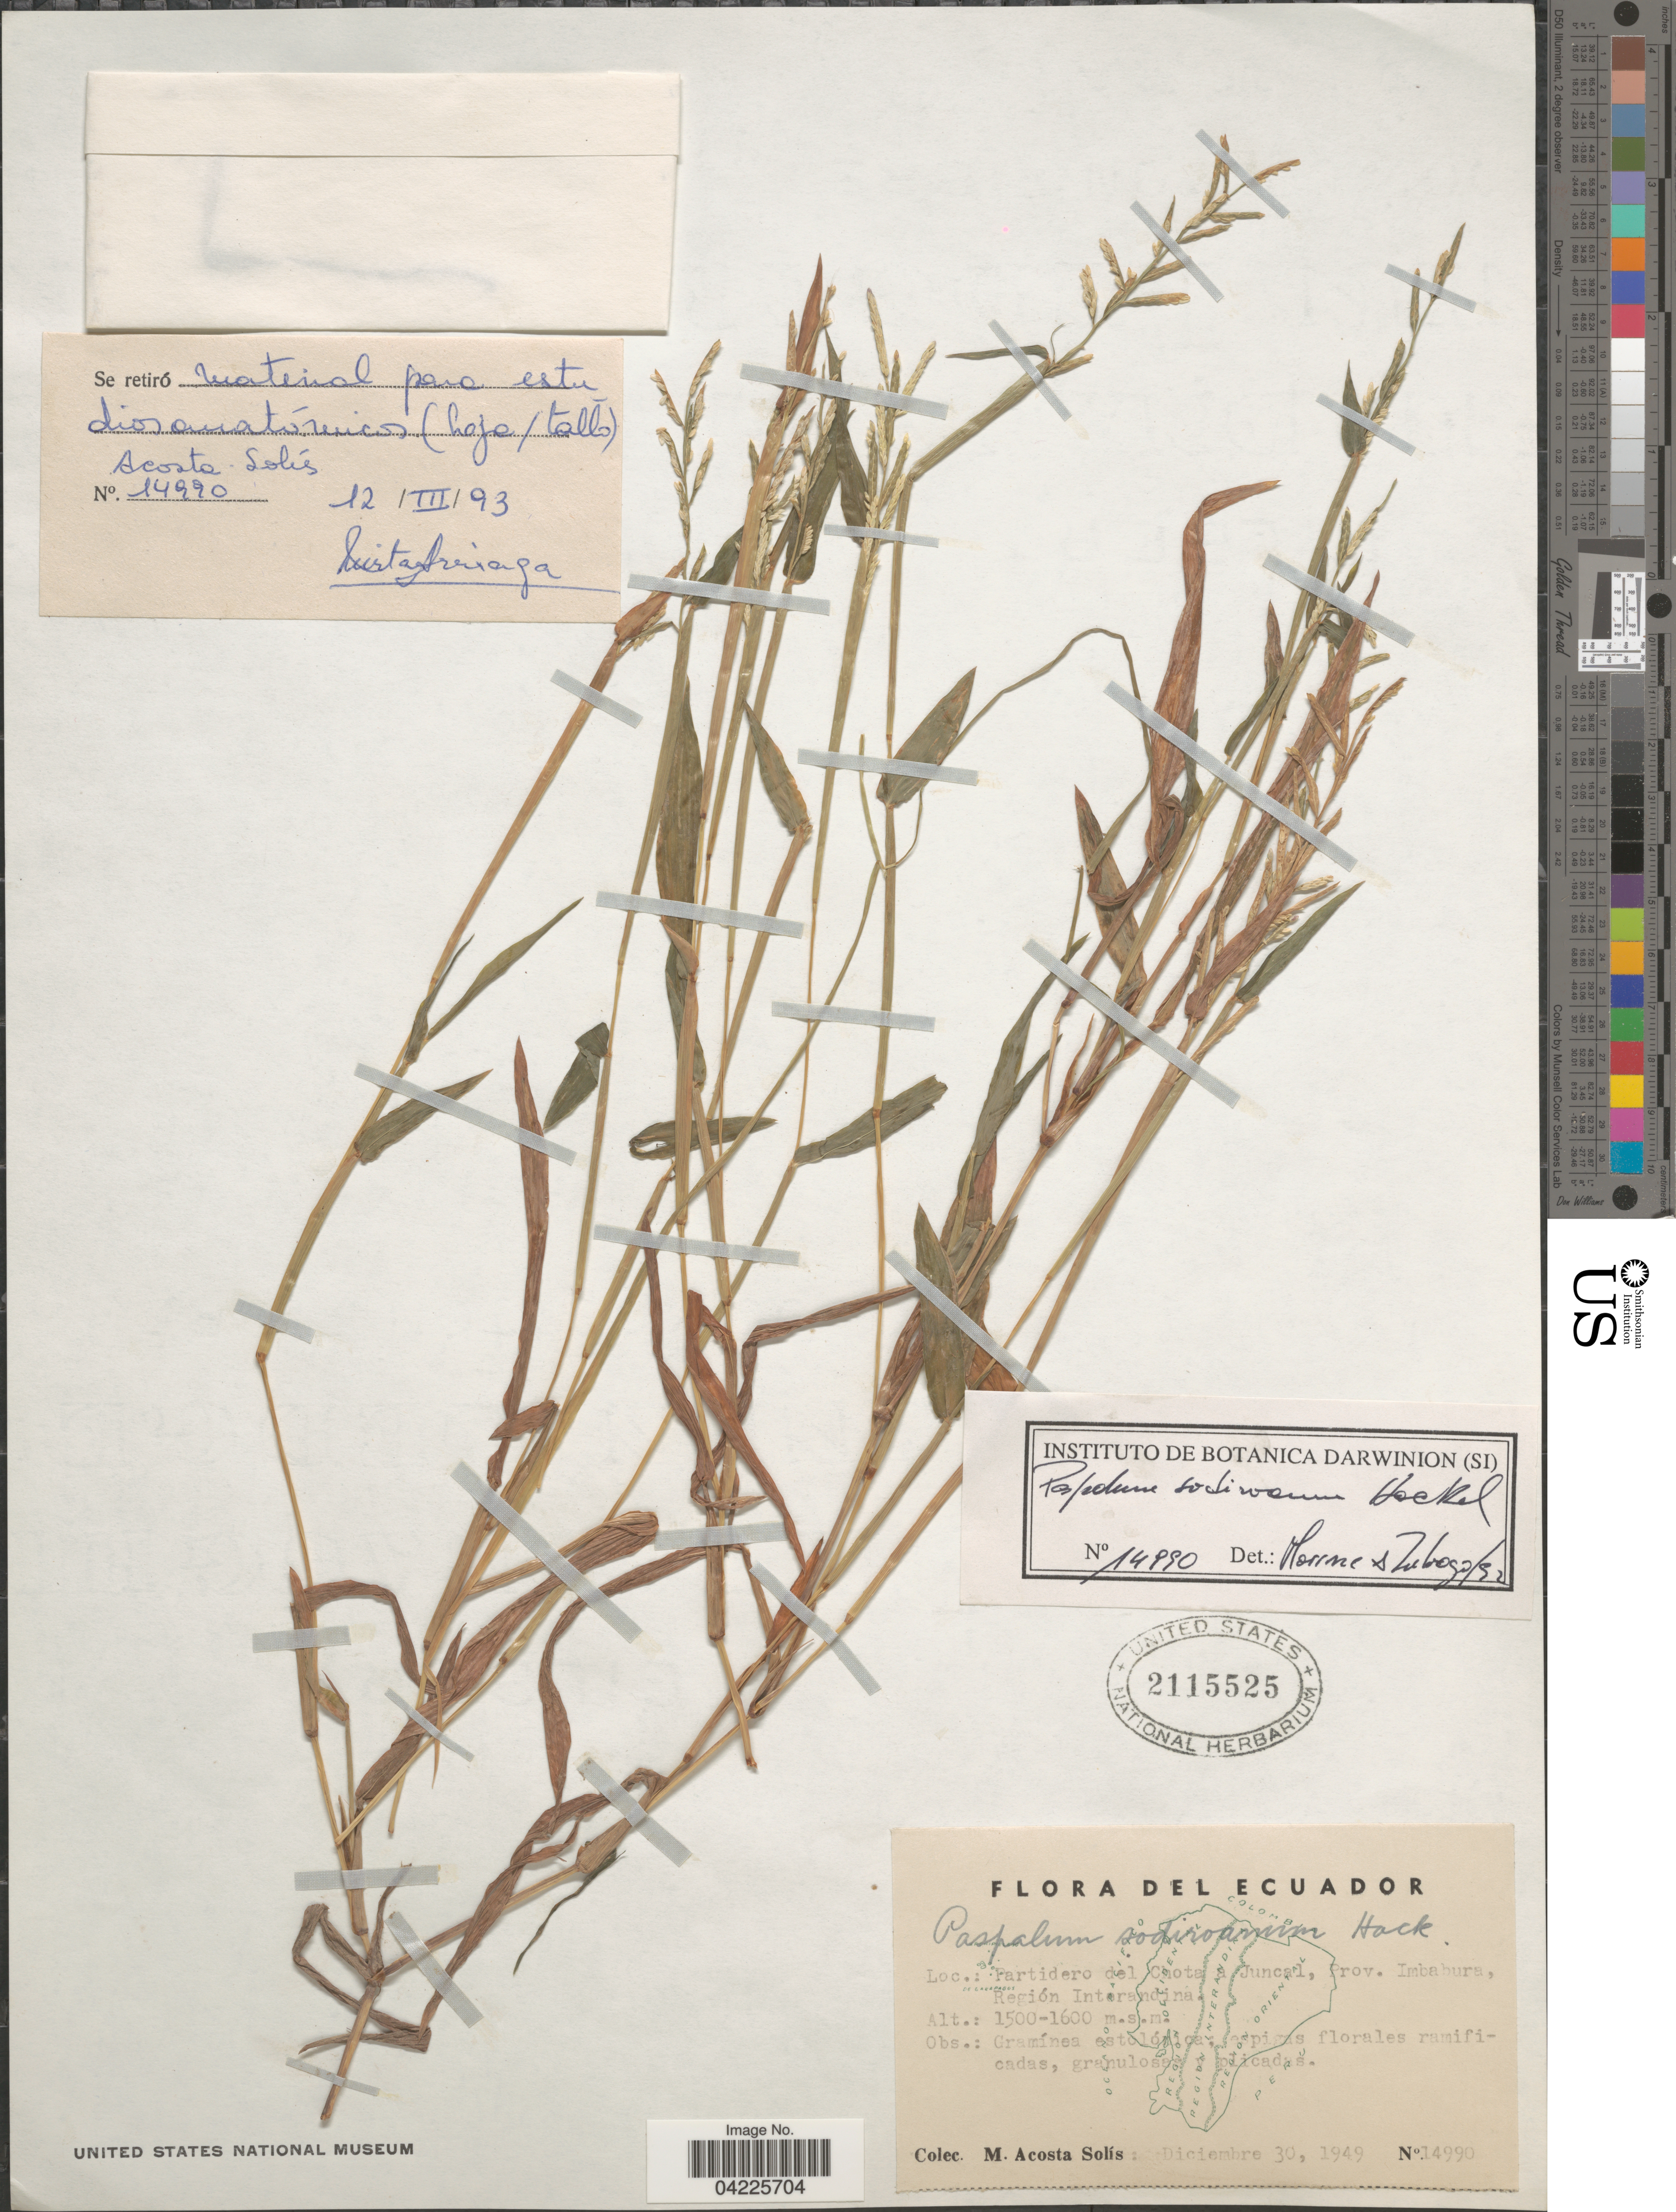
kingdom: Plantae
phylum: Tracheophyta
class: Liliopsida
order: Poales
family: Poaceae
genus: Paspalum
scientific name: Paspalum sodiroanum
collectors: M. Acosta Solis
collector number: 14990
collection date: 1949-12-30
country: Ecuador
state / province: Imbabura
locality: Partidero del Chota a Juncal, Región Interandina.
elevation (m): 1500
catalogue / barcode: US 2115525